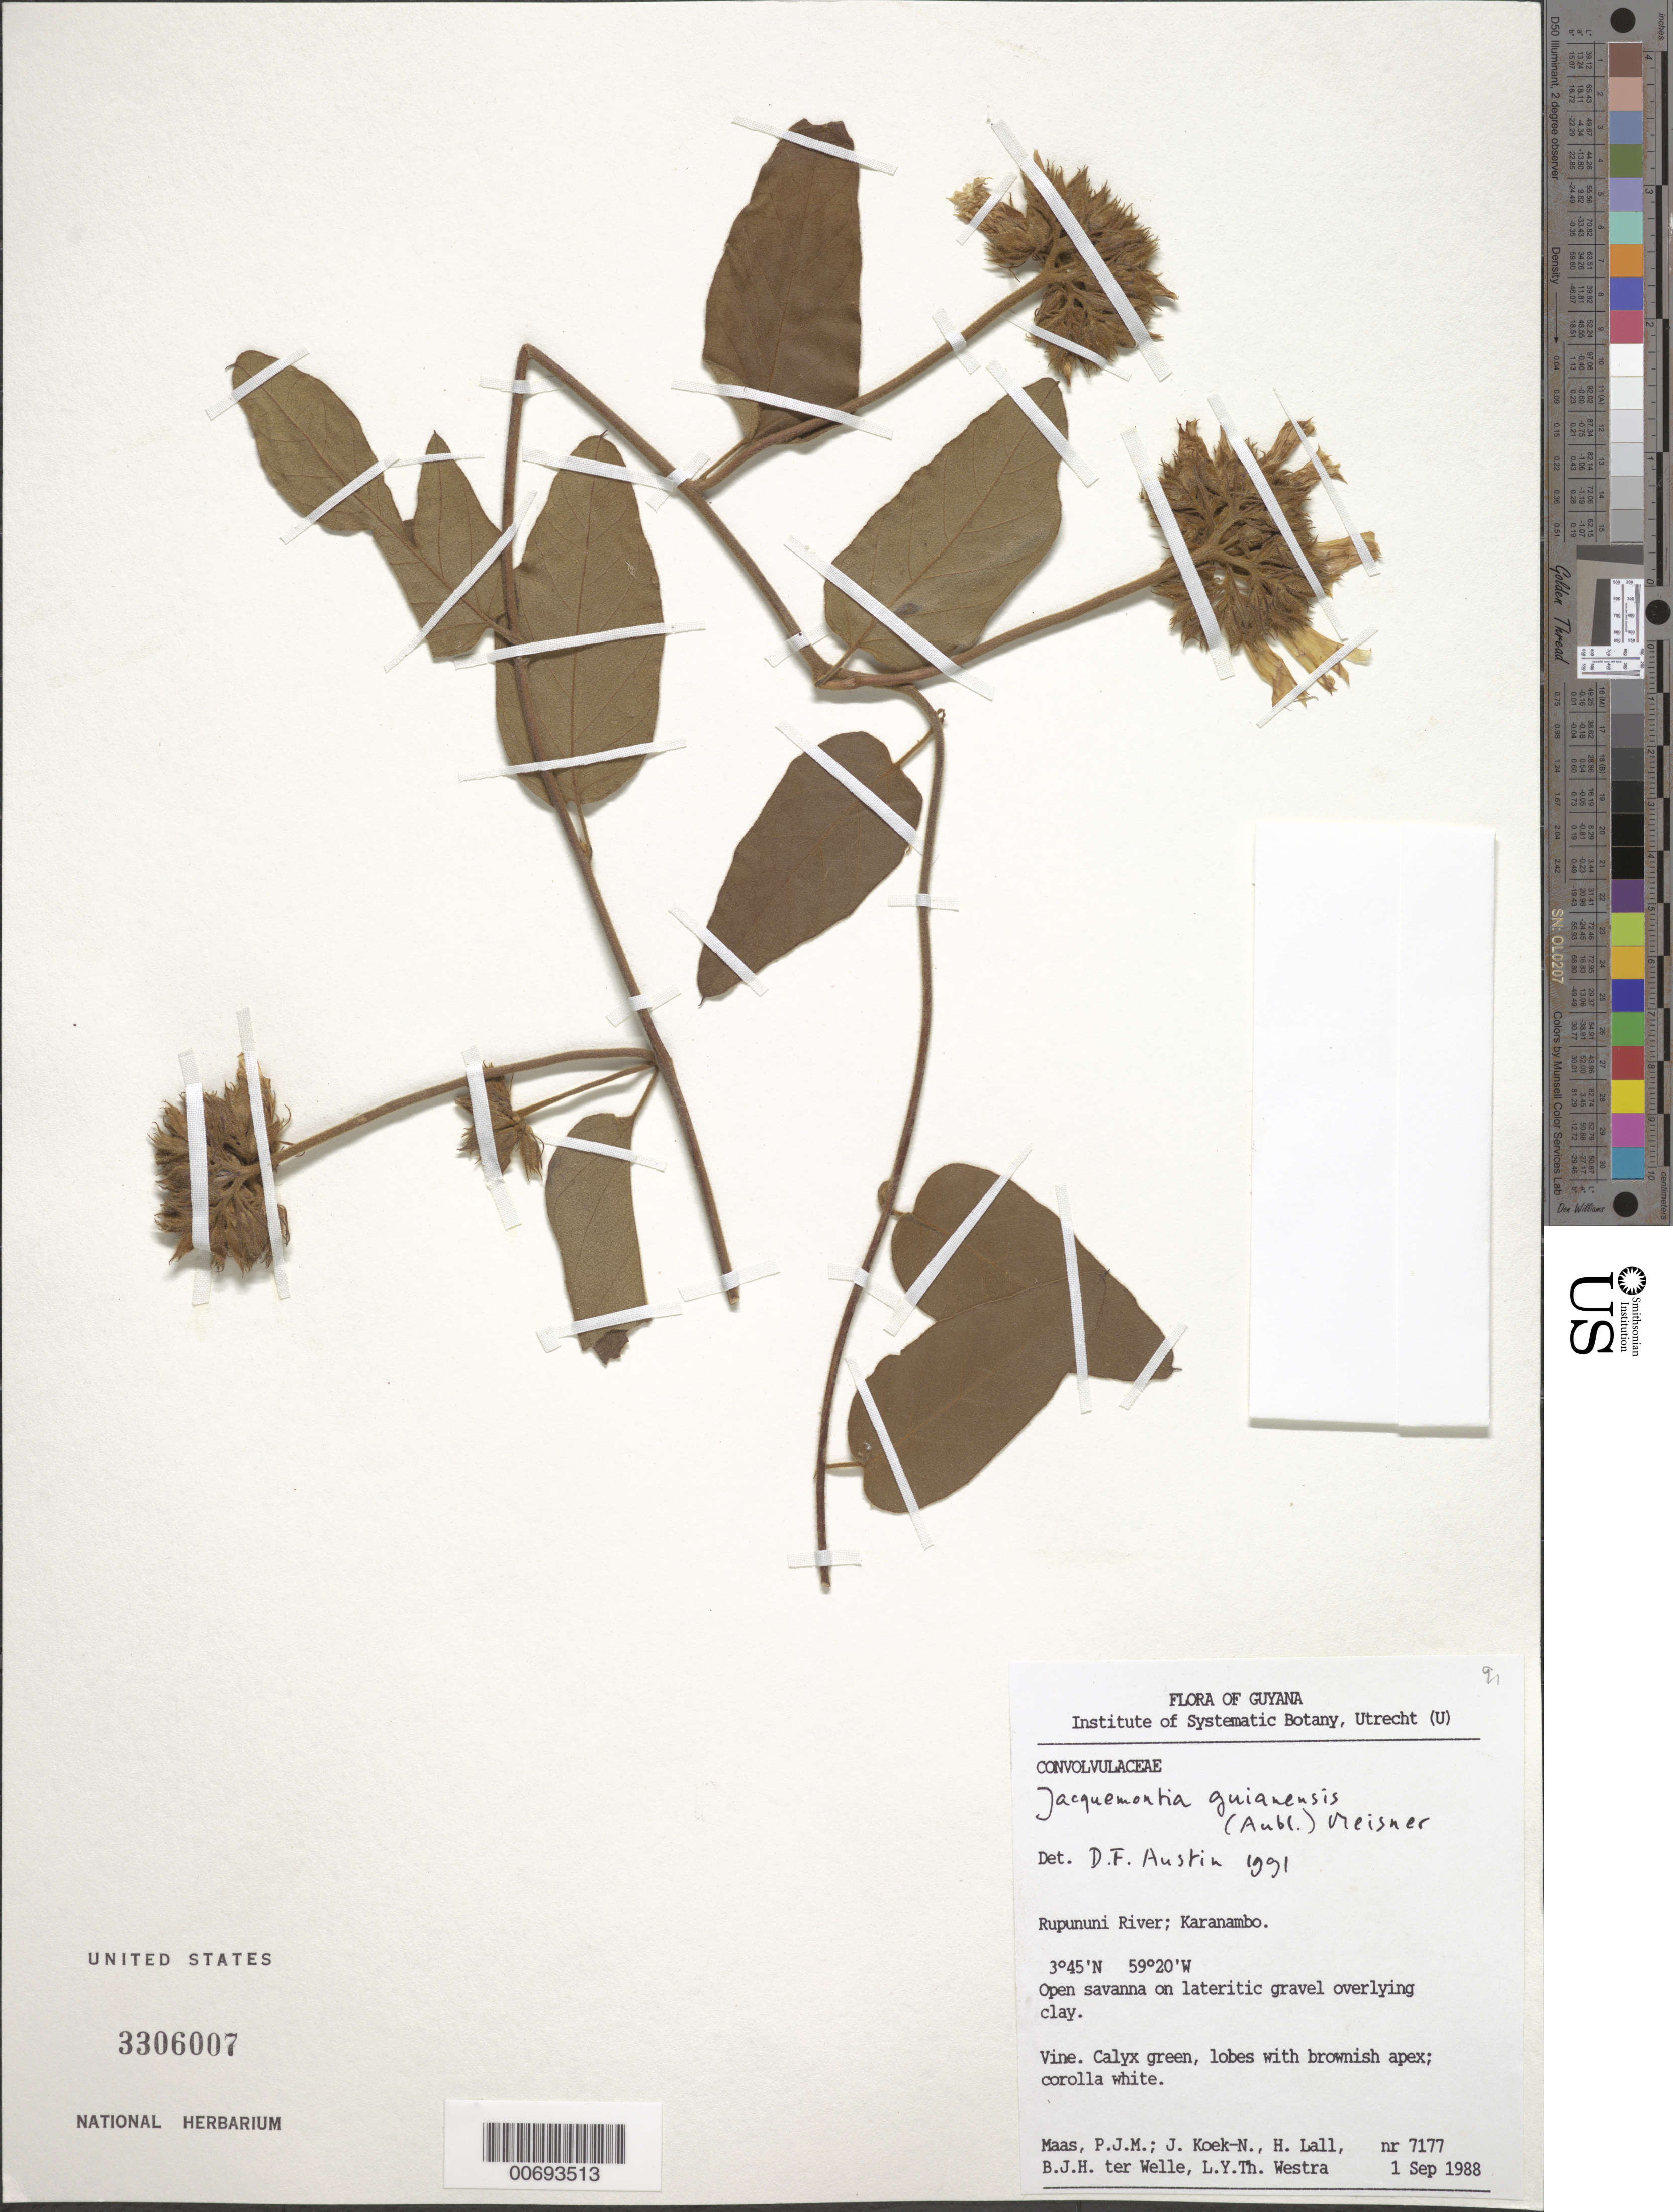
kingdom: Plantae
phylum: Tracheophyta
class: Magnoliopsida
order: Solanales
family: Convolvulaceae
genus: Jacquemontia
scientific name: Jacquemontia guyanensis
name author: (Aubl.) Meisn.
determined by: Austin, D. F.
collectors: P. Maas, J. Koek-Noorman, H. Lall, B. Welle & L. Y. T. Westra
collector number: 7177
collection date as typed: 1-Sep-88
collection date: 1988-09-01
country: Guyana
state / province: U. Takutu-U. Essequibo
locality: Karanambo, Rupununi River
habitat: Open savanna on lateritic gravel overlying clay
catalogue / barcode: US 3306007